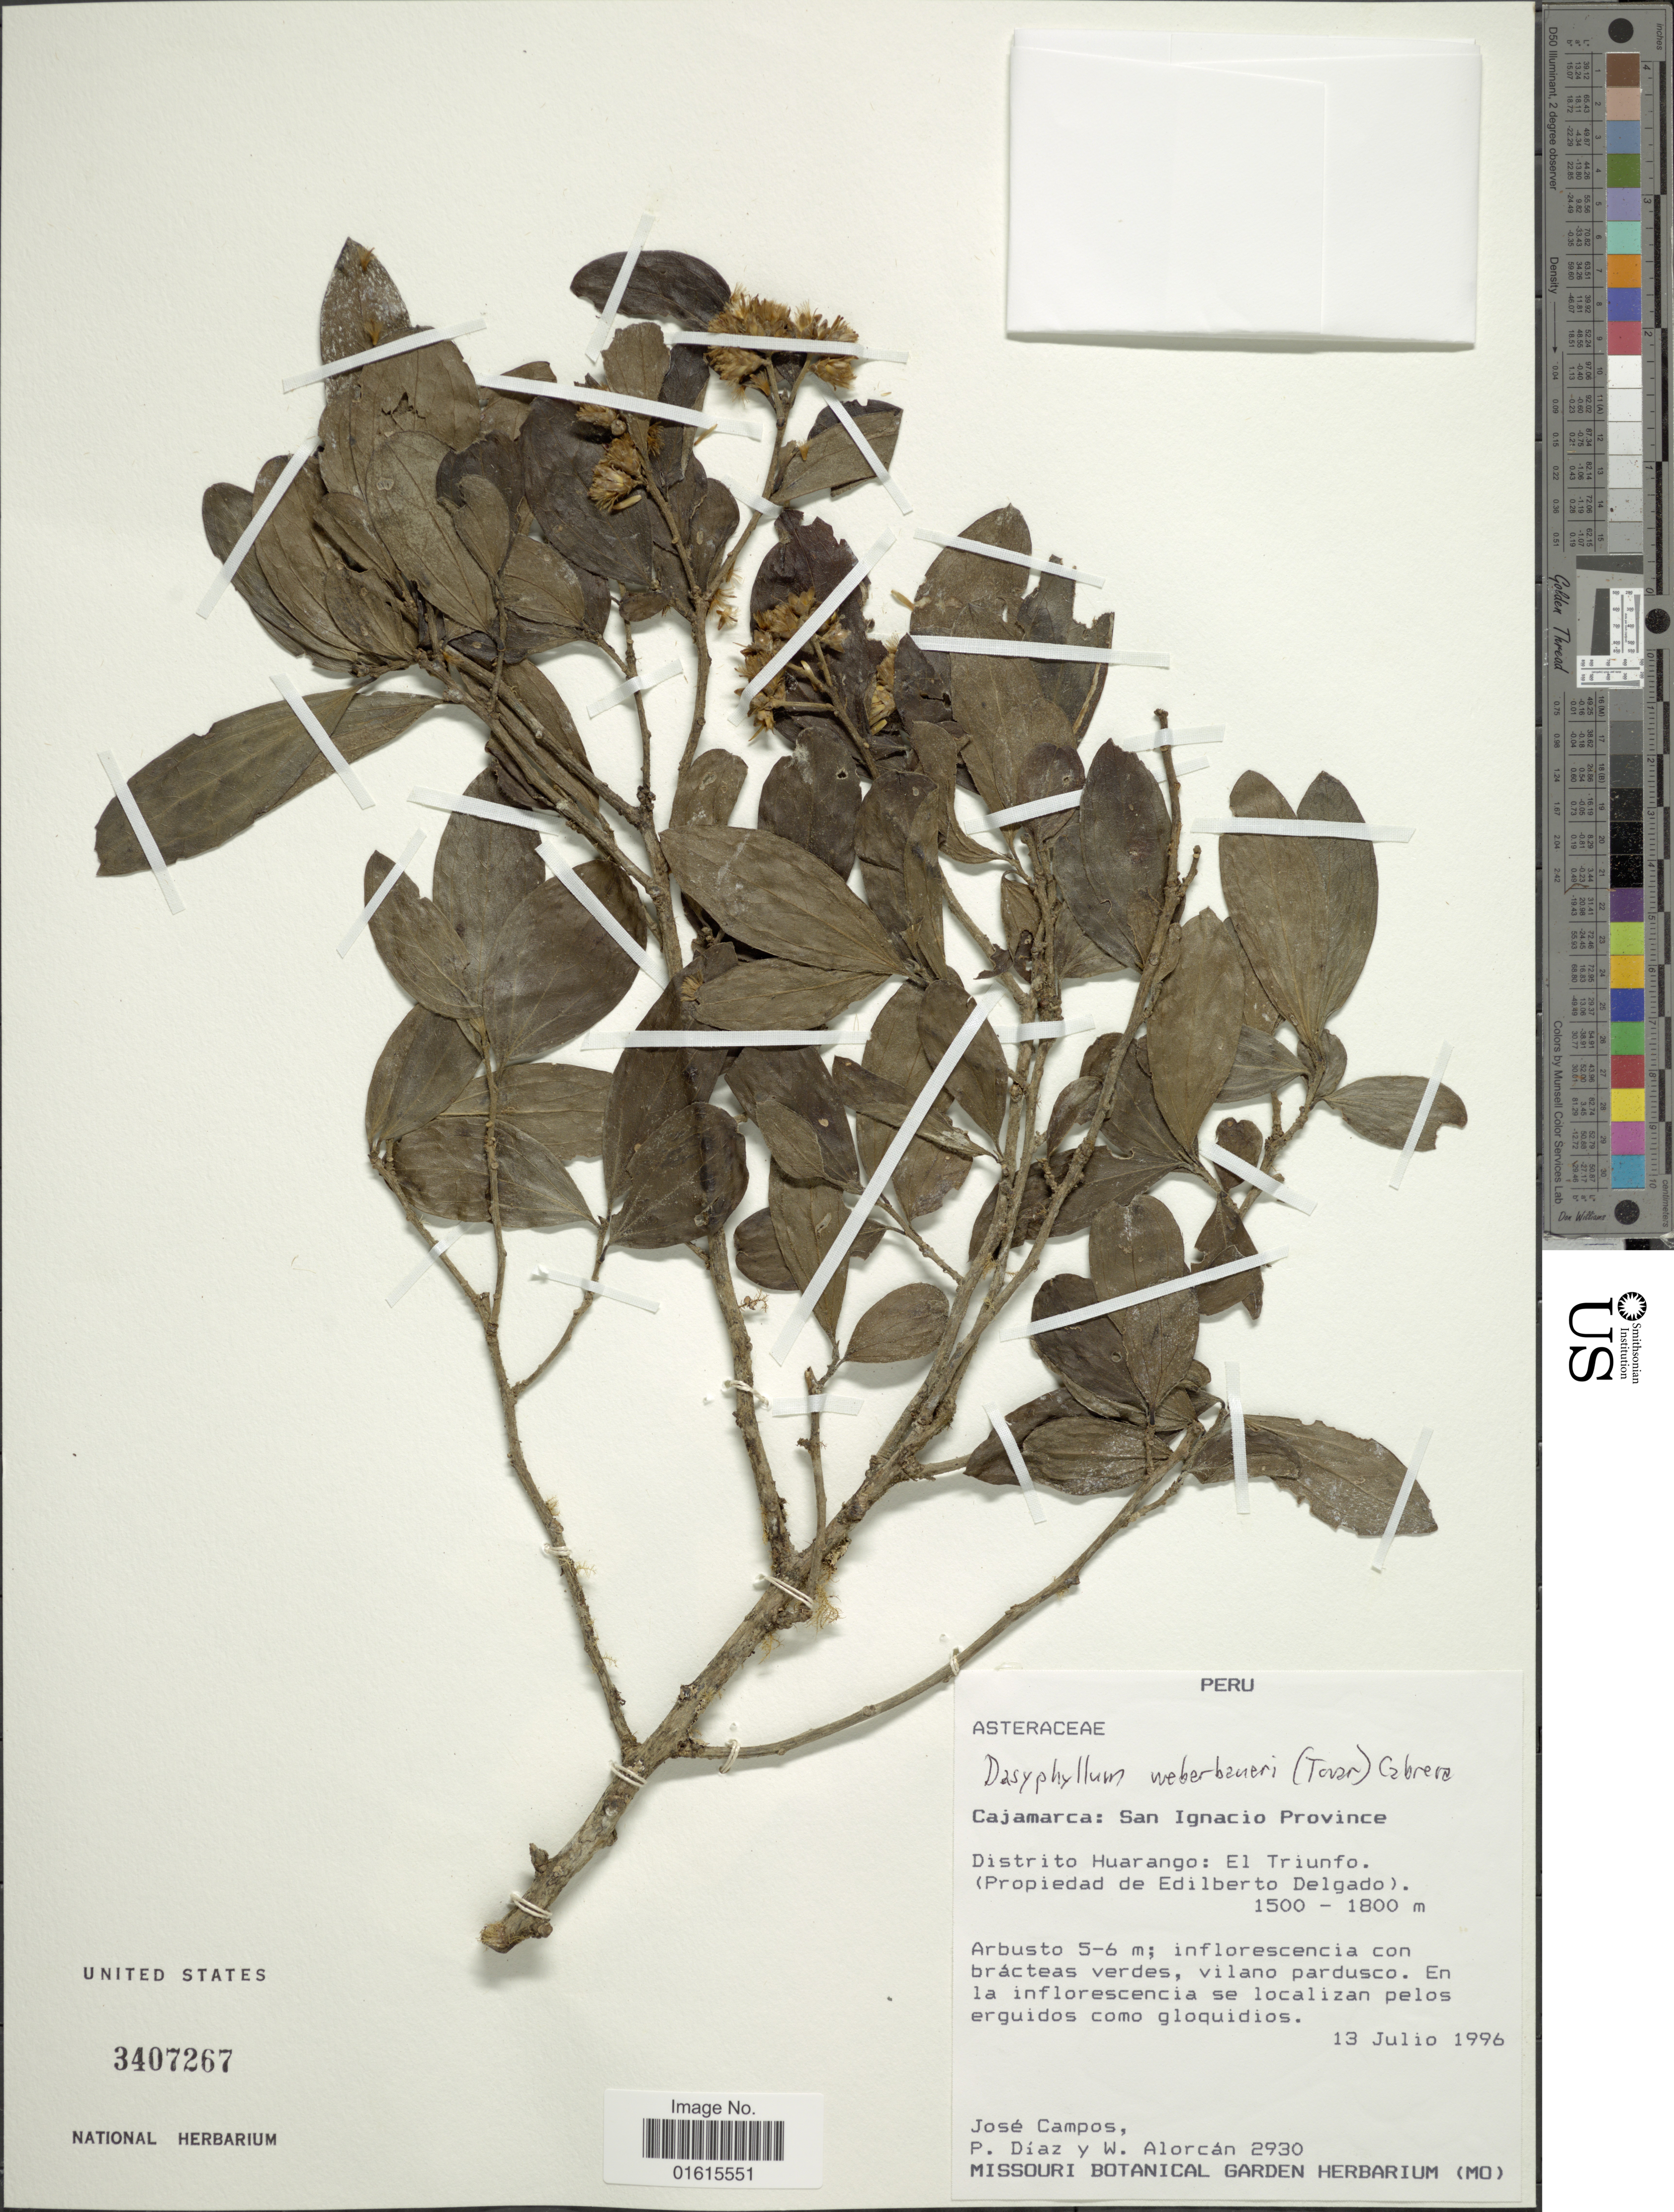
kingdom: Plantae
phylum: Tracheophyta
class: Magnoliopsida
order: Asterales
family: Asteraceae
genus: Dasyphyllum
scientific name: Dasyphyllum weberbaueri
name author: (Tovar) Cabrera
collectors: J. Campos, W. Díaz P. & W. Alorcán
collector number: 2930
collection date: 1996-07-13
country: Peru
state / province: Cajamarca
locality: Cajamarca, San Ignacio Province, Distrito Huarango, El Triunfo (Propiedad de Edilberto Delgado)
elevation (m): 1500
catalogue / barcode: US 3407267